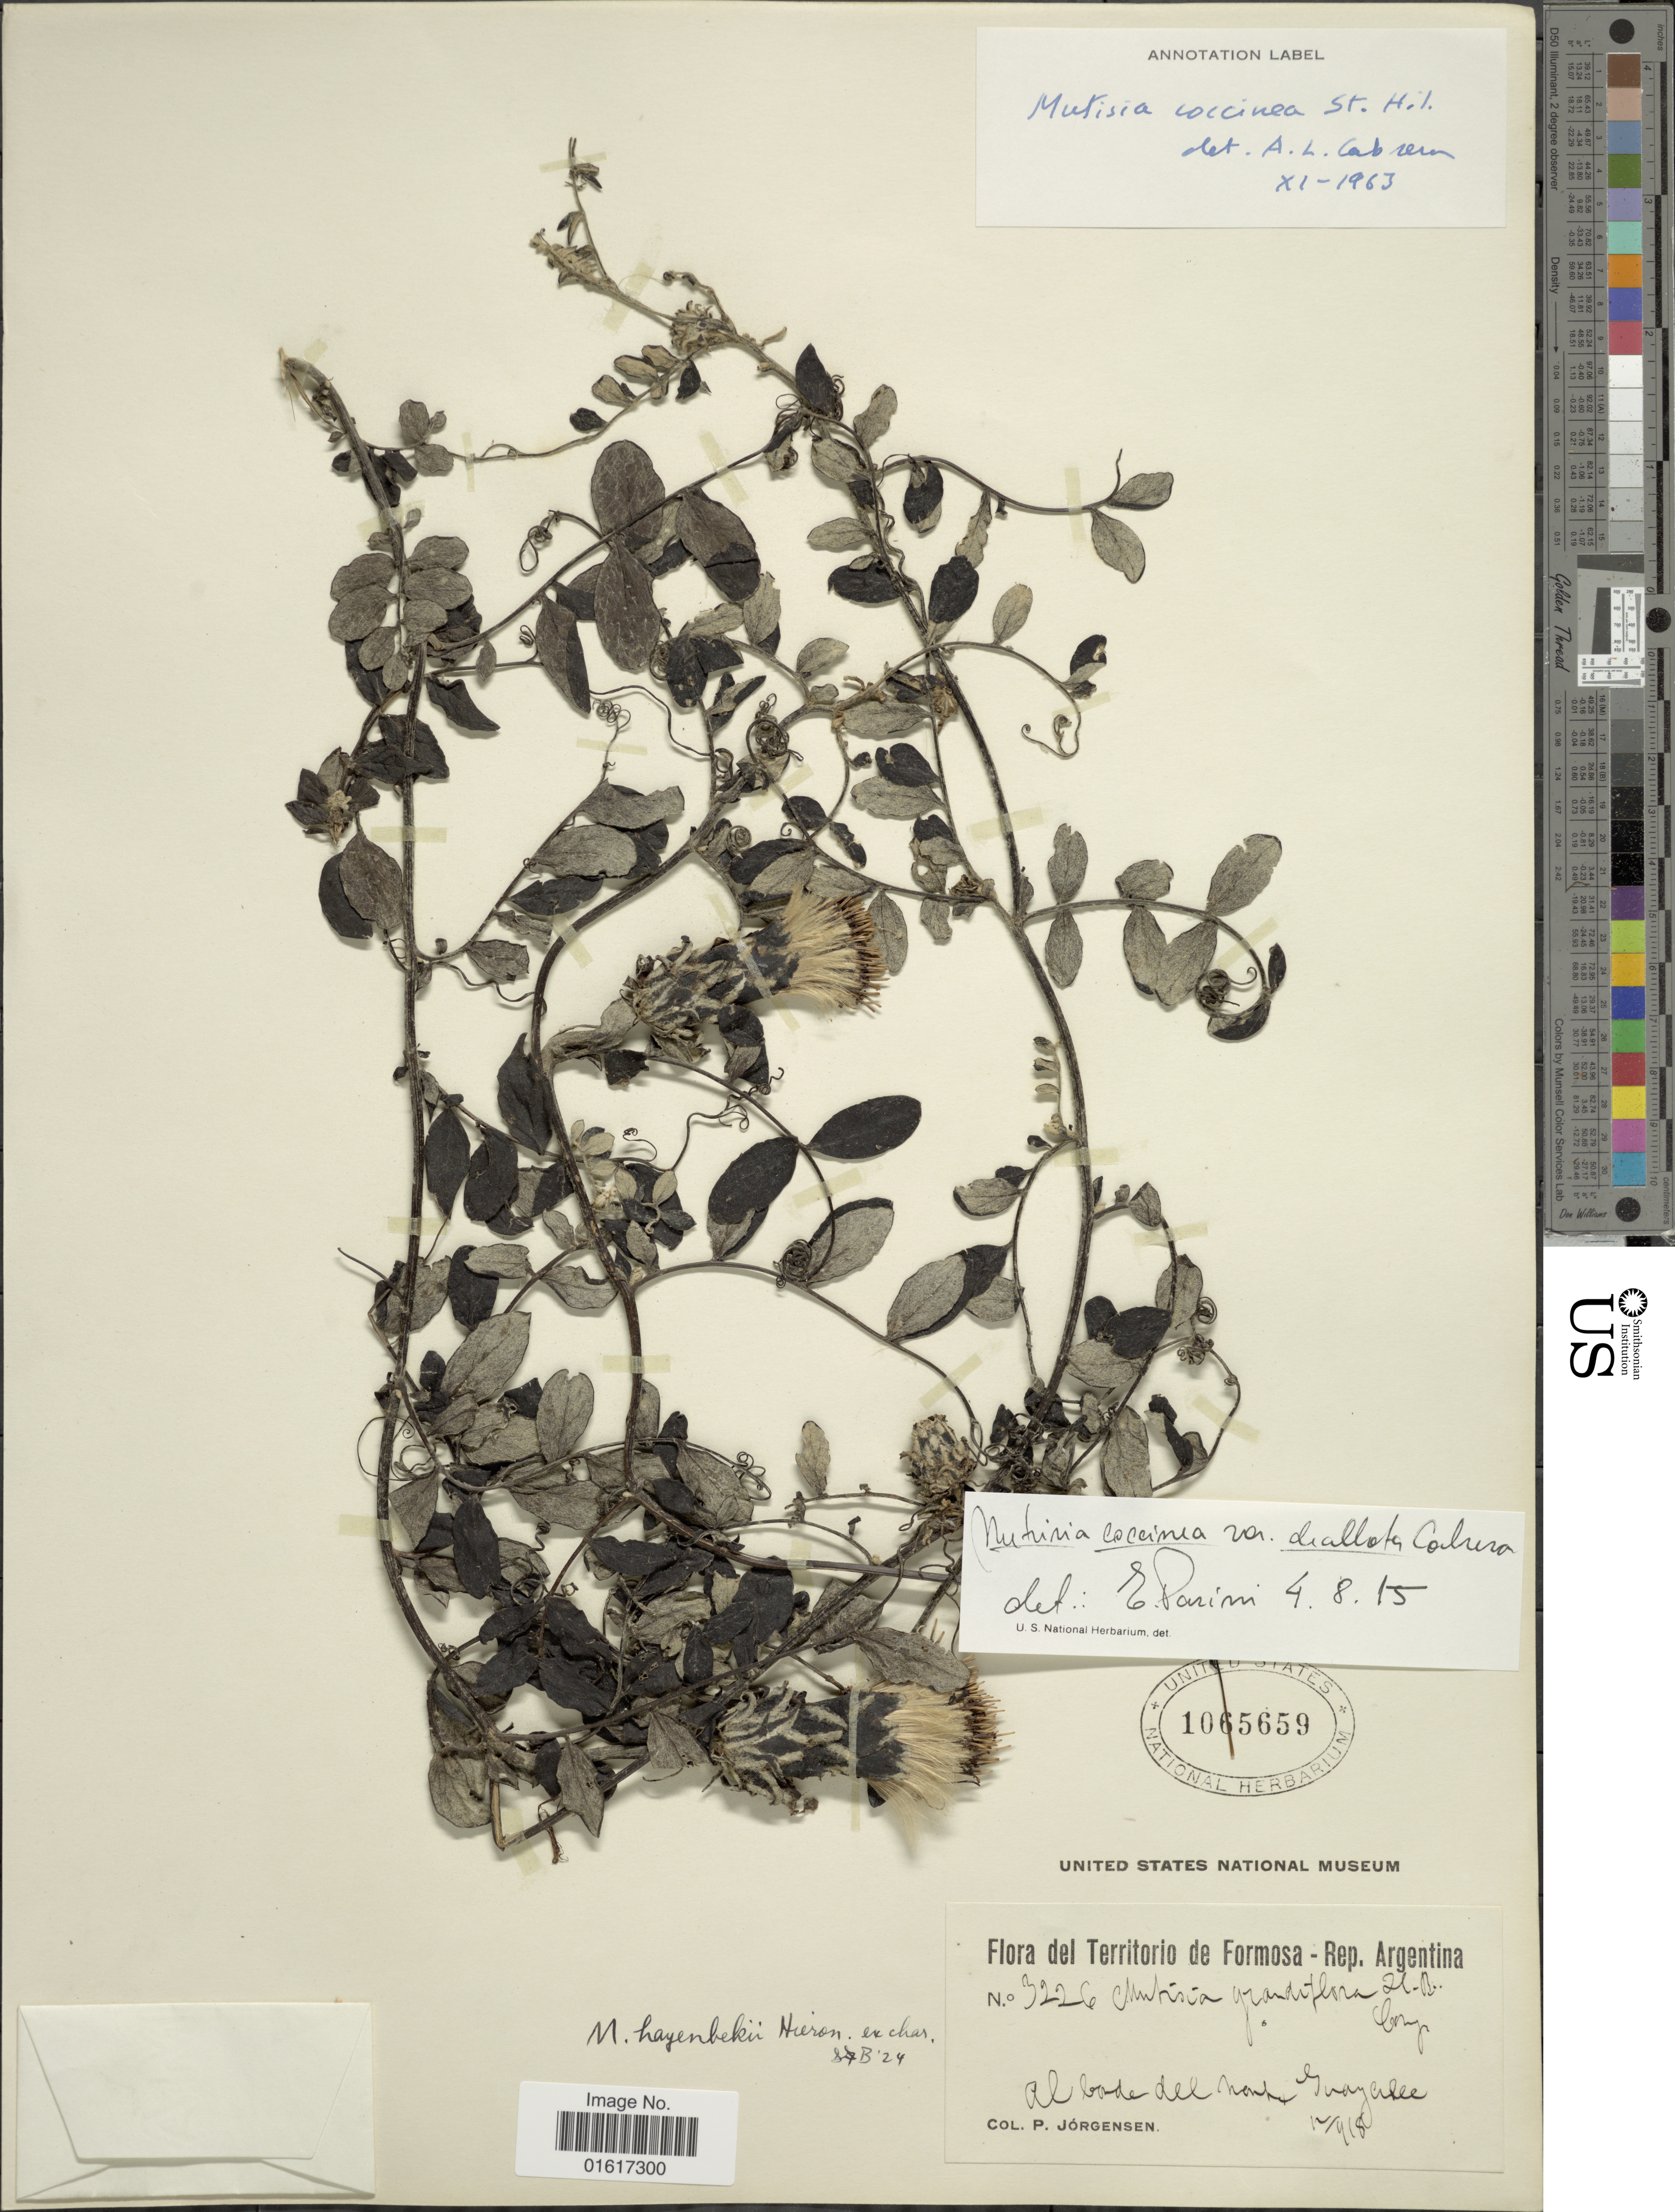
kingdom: Plantae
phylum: Tracheophyta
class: Magnoliopsida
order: Asterales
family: Asteraceae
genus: Mutisia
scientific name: Mutisia coccinea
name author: A. St.-Hil.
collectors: P. Jörgensen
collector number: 3226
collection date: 1918-12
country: Argentina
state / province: Formosa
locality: Al borde del monte Guayalee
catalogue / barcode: US 1065659